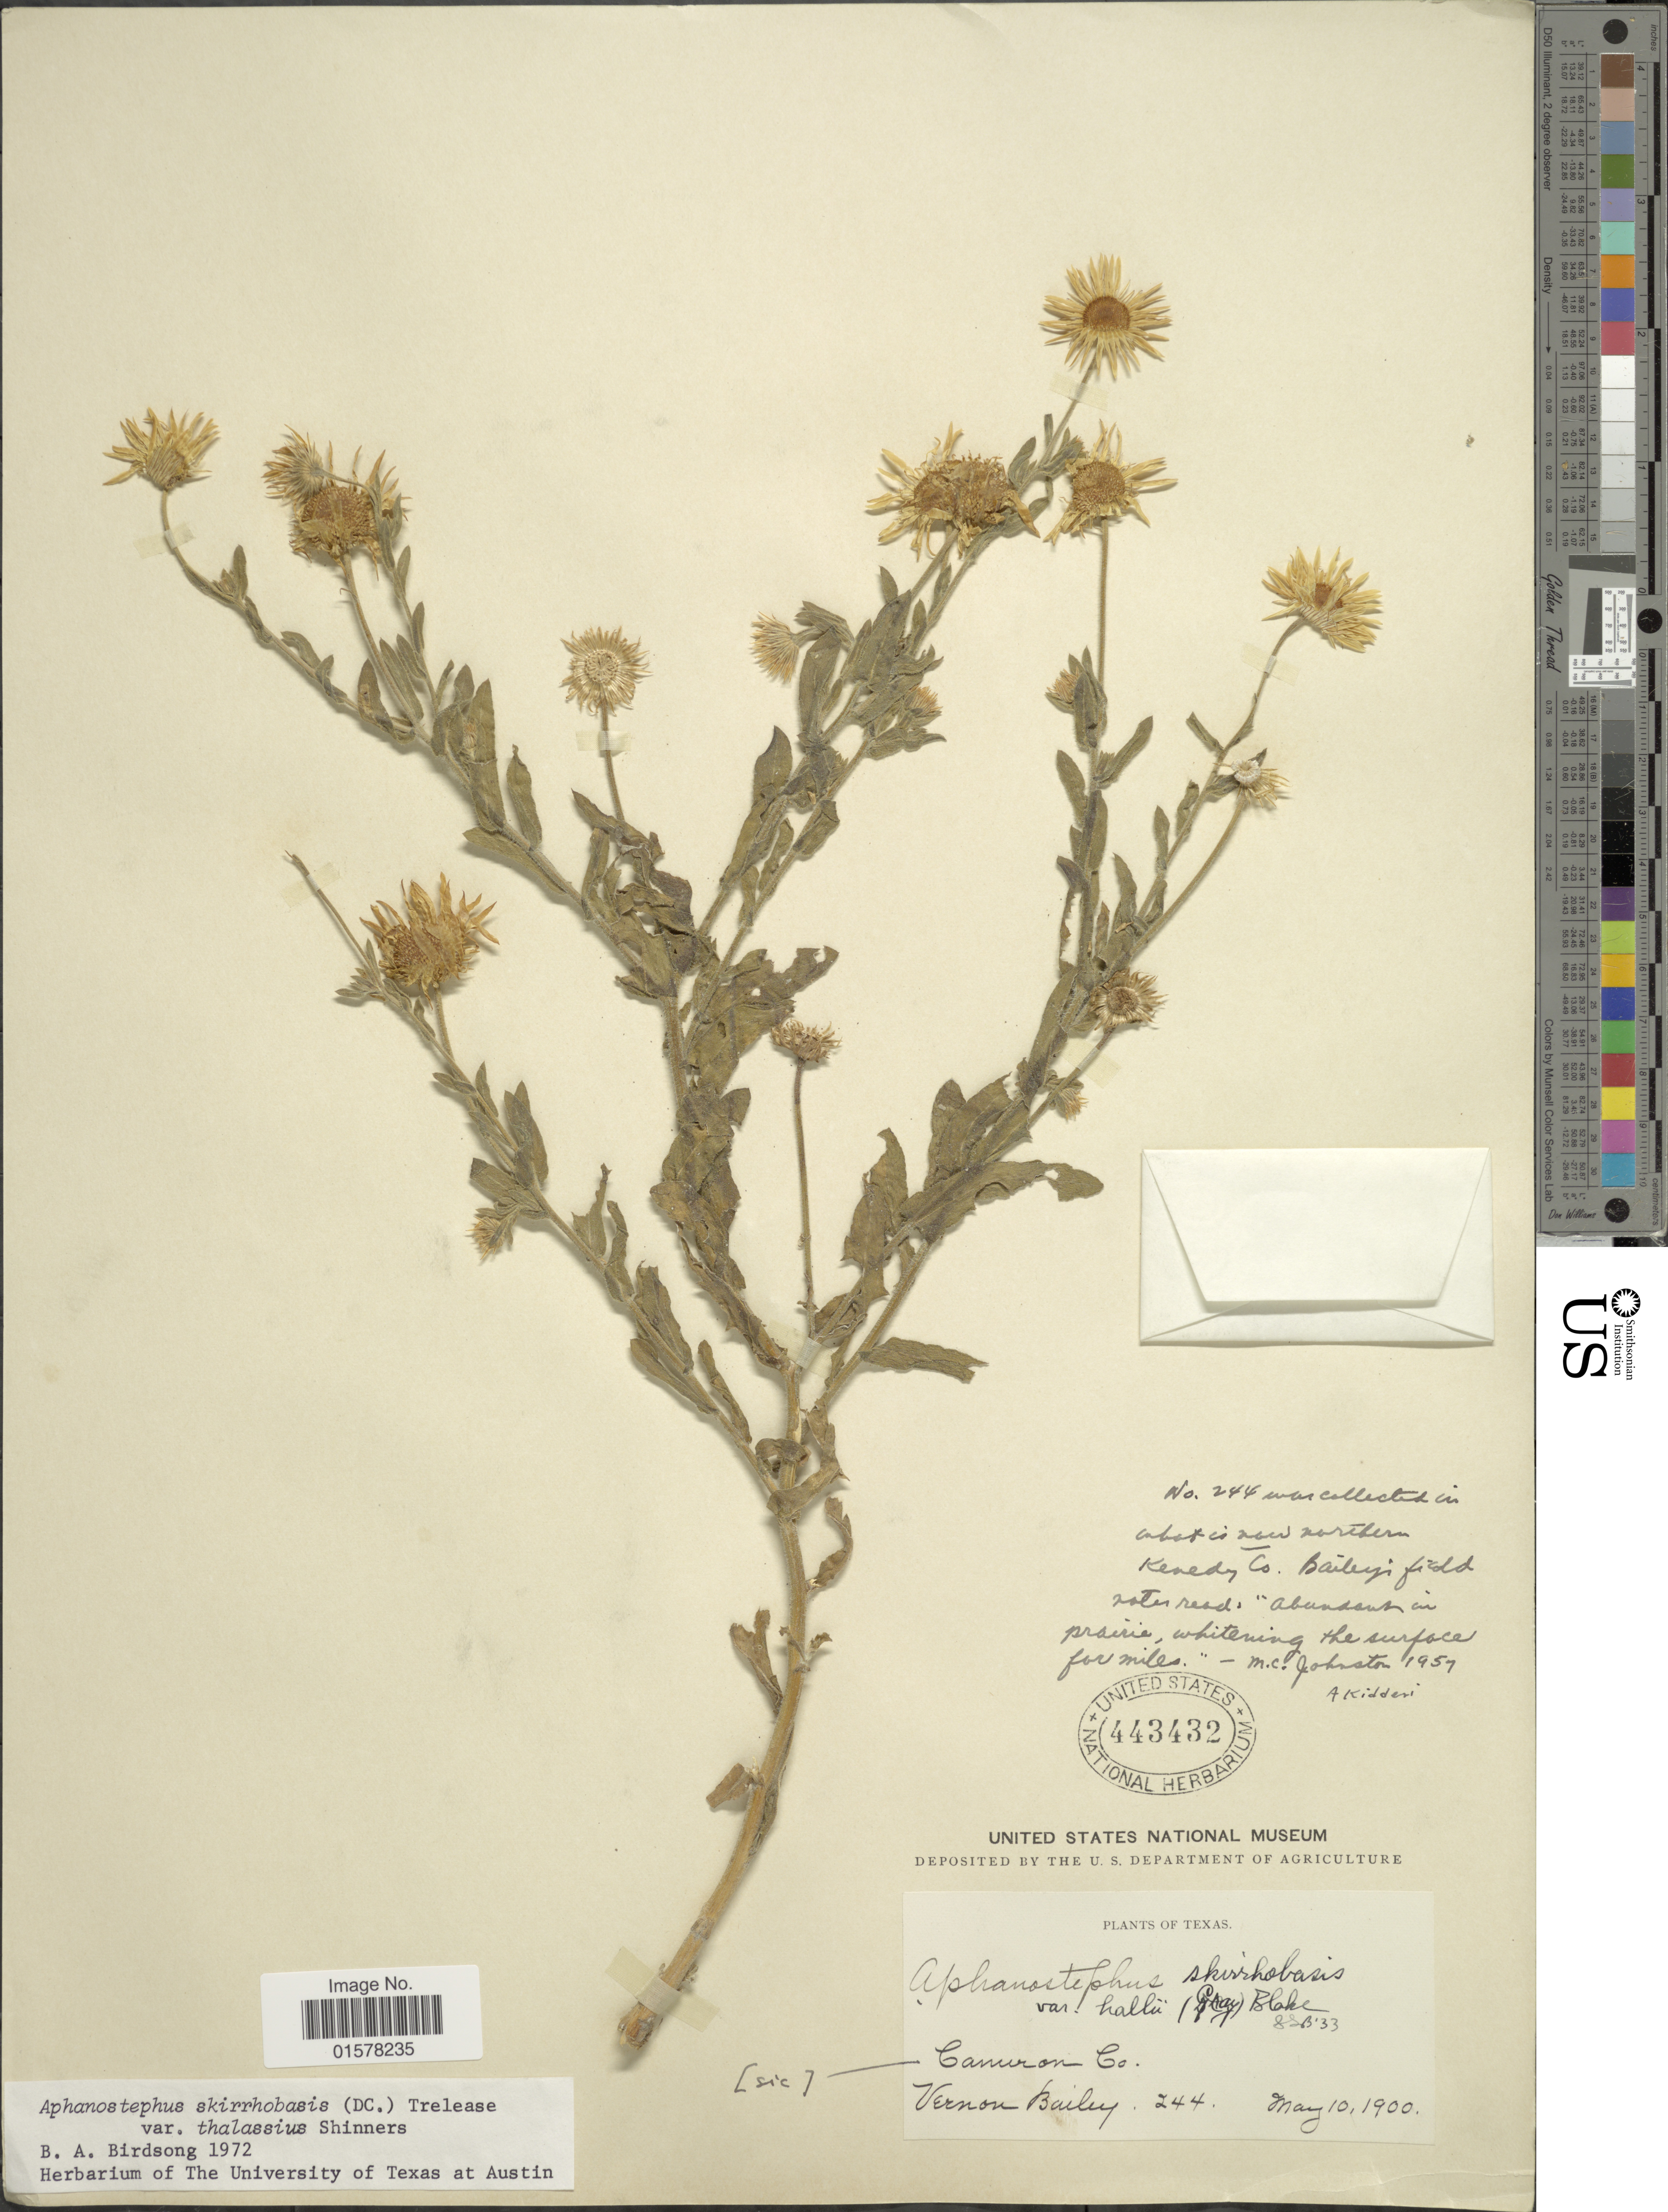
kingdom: Plantae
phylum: Tracheophyta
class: Magnoliopsida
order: Asterales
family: Asteraceae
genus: Aphanostephus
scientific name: Aphanostephus skirrhobasis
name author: (DC.) Trel. ex Coville & Branner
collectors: V. O. Bailey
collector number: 244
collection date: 1900-05-10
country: United States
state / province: Texas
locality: Cameron Co.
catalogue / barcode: US 443432